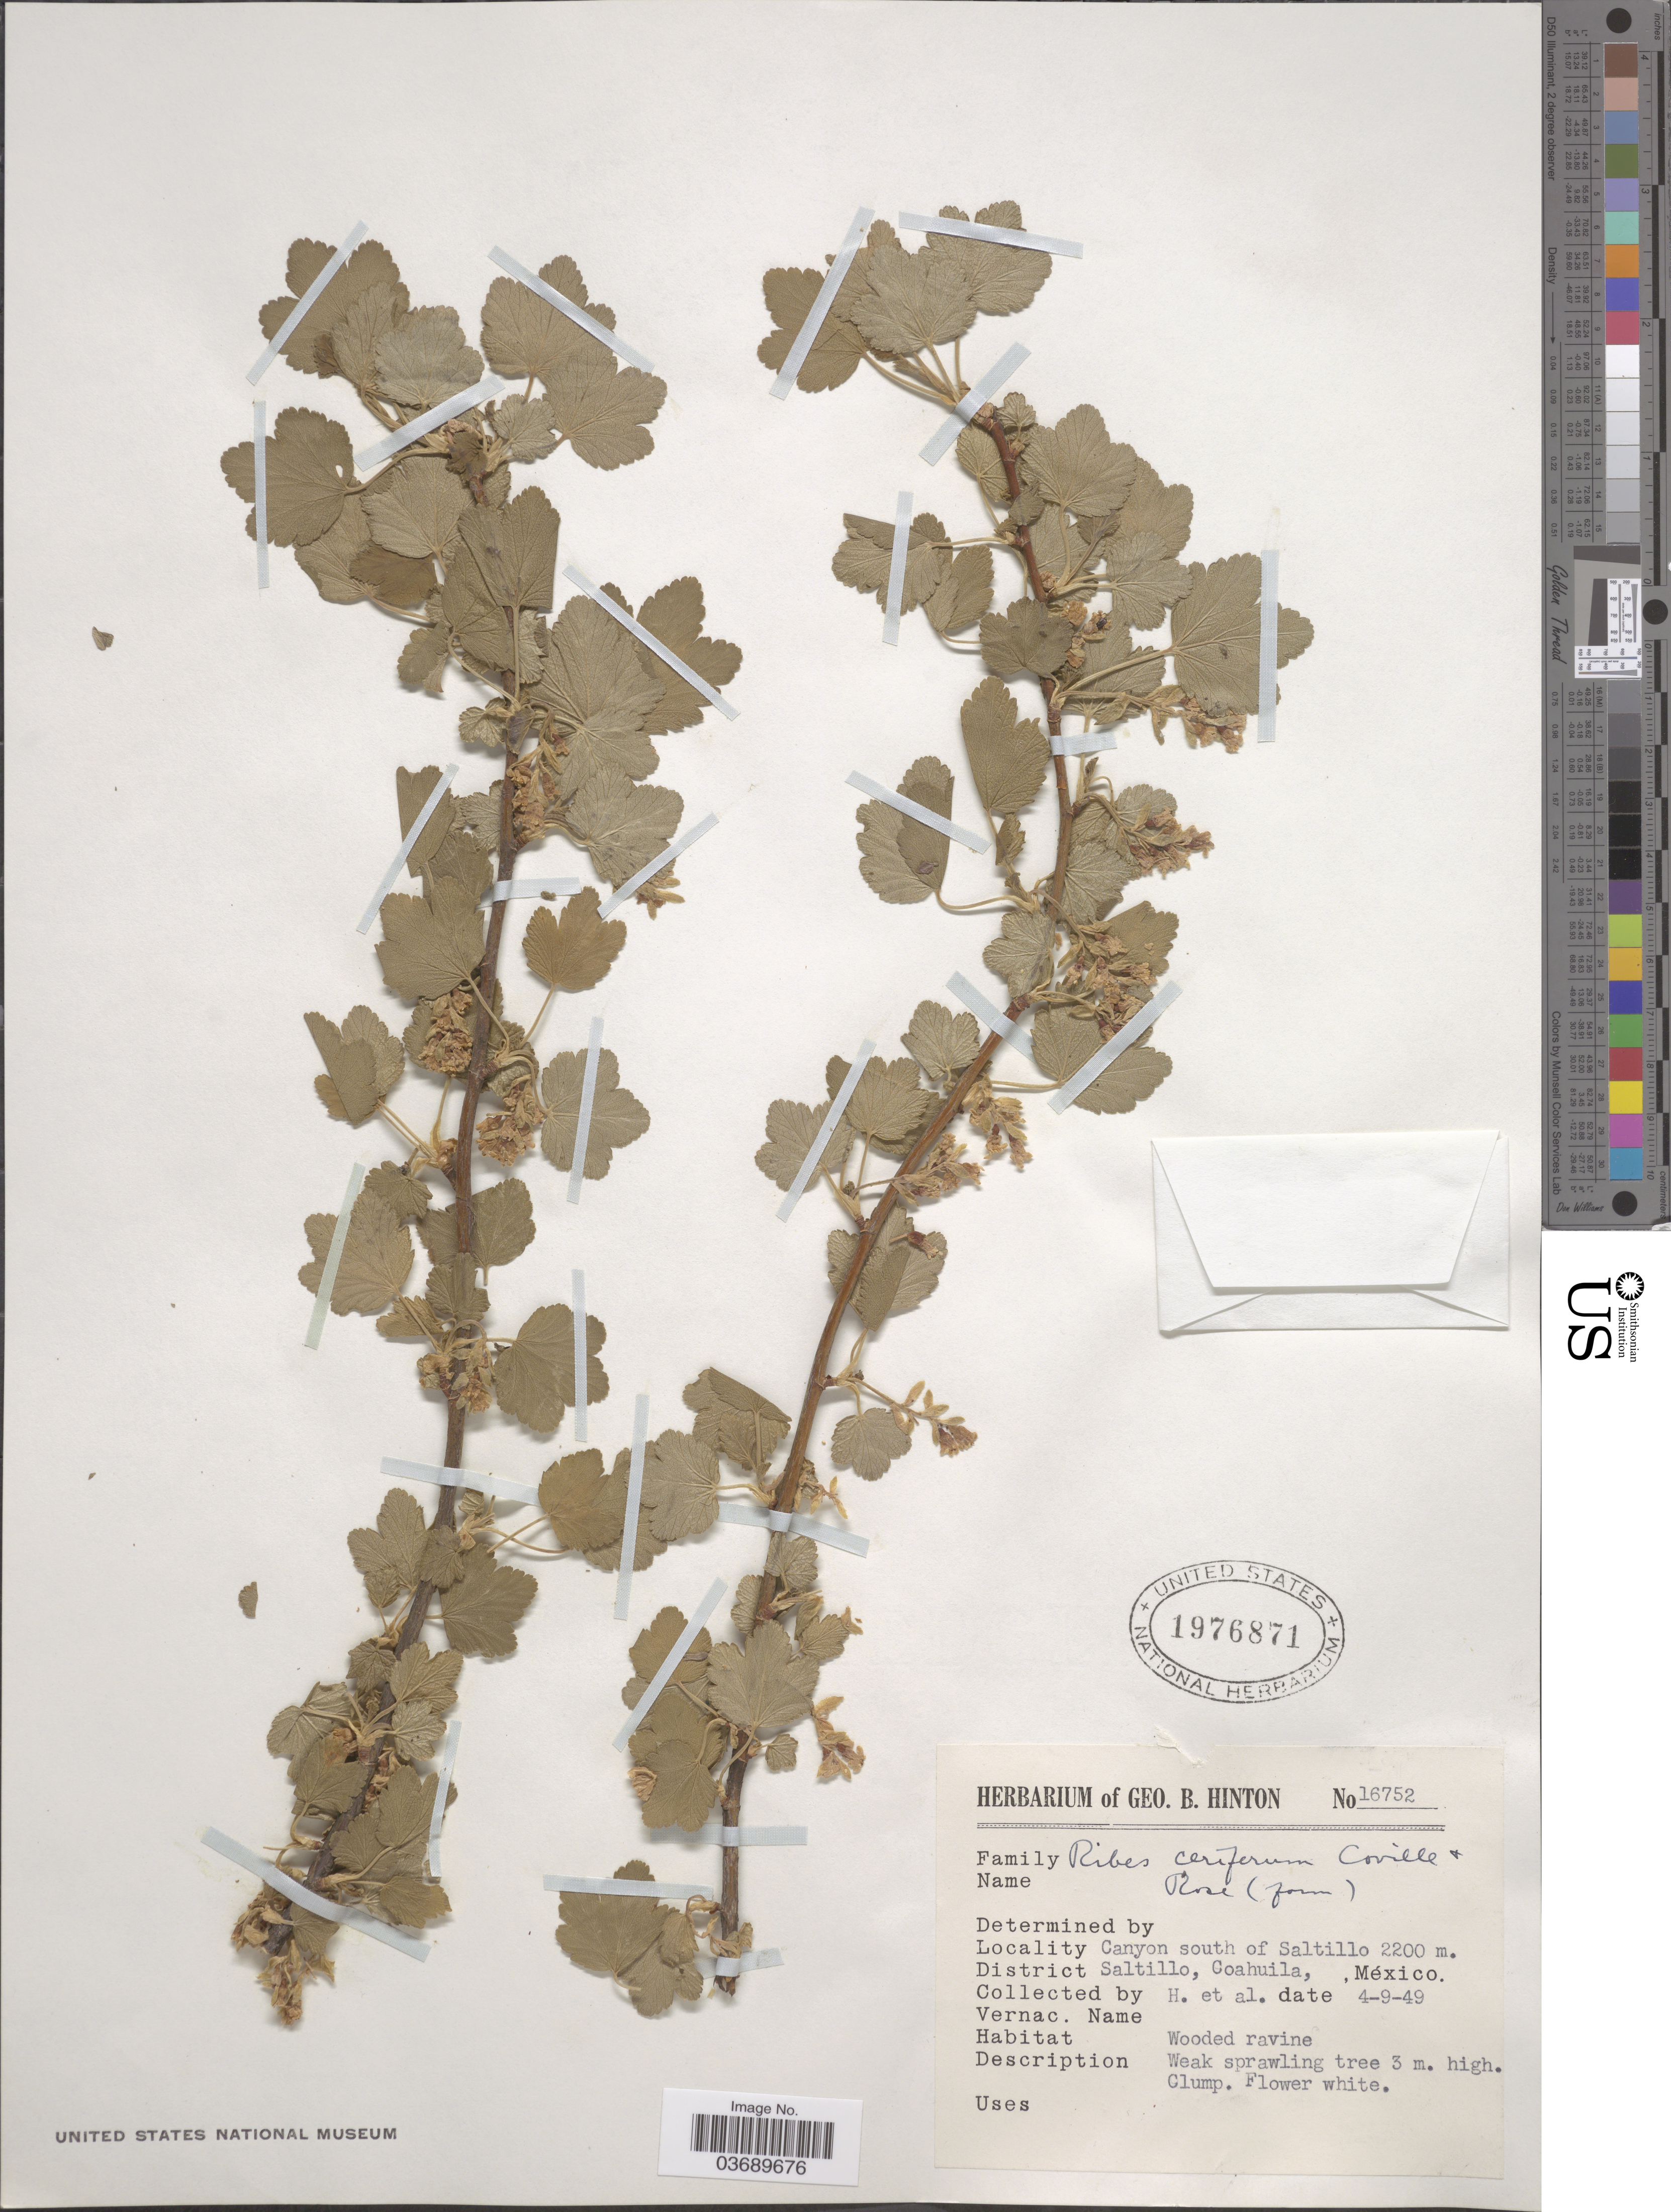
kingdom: Plantae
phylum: Tracheophyta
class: Magnoliopsida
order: Saxifragales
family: Grossulariaceae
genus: Ribes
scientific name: Ribes ceriferum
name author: Coville & Rose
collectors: G. B. Hinton & et al.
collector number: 16752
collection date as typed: Transcribed d/m/y: 4/9/49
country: Mexico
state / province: Coahuila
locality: Canyon south of Saltillo. District Saltillo, Coahuila.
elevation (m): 2200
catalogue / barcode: US 1976871